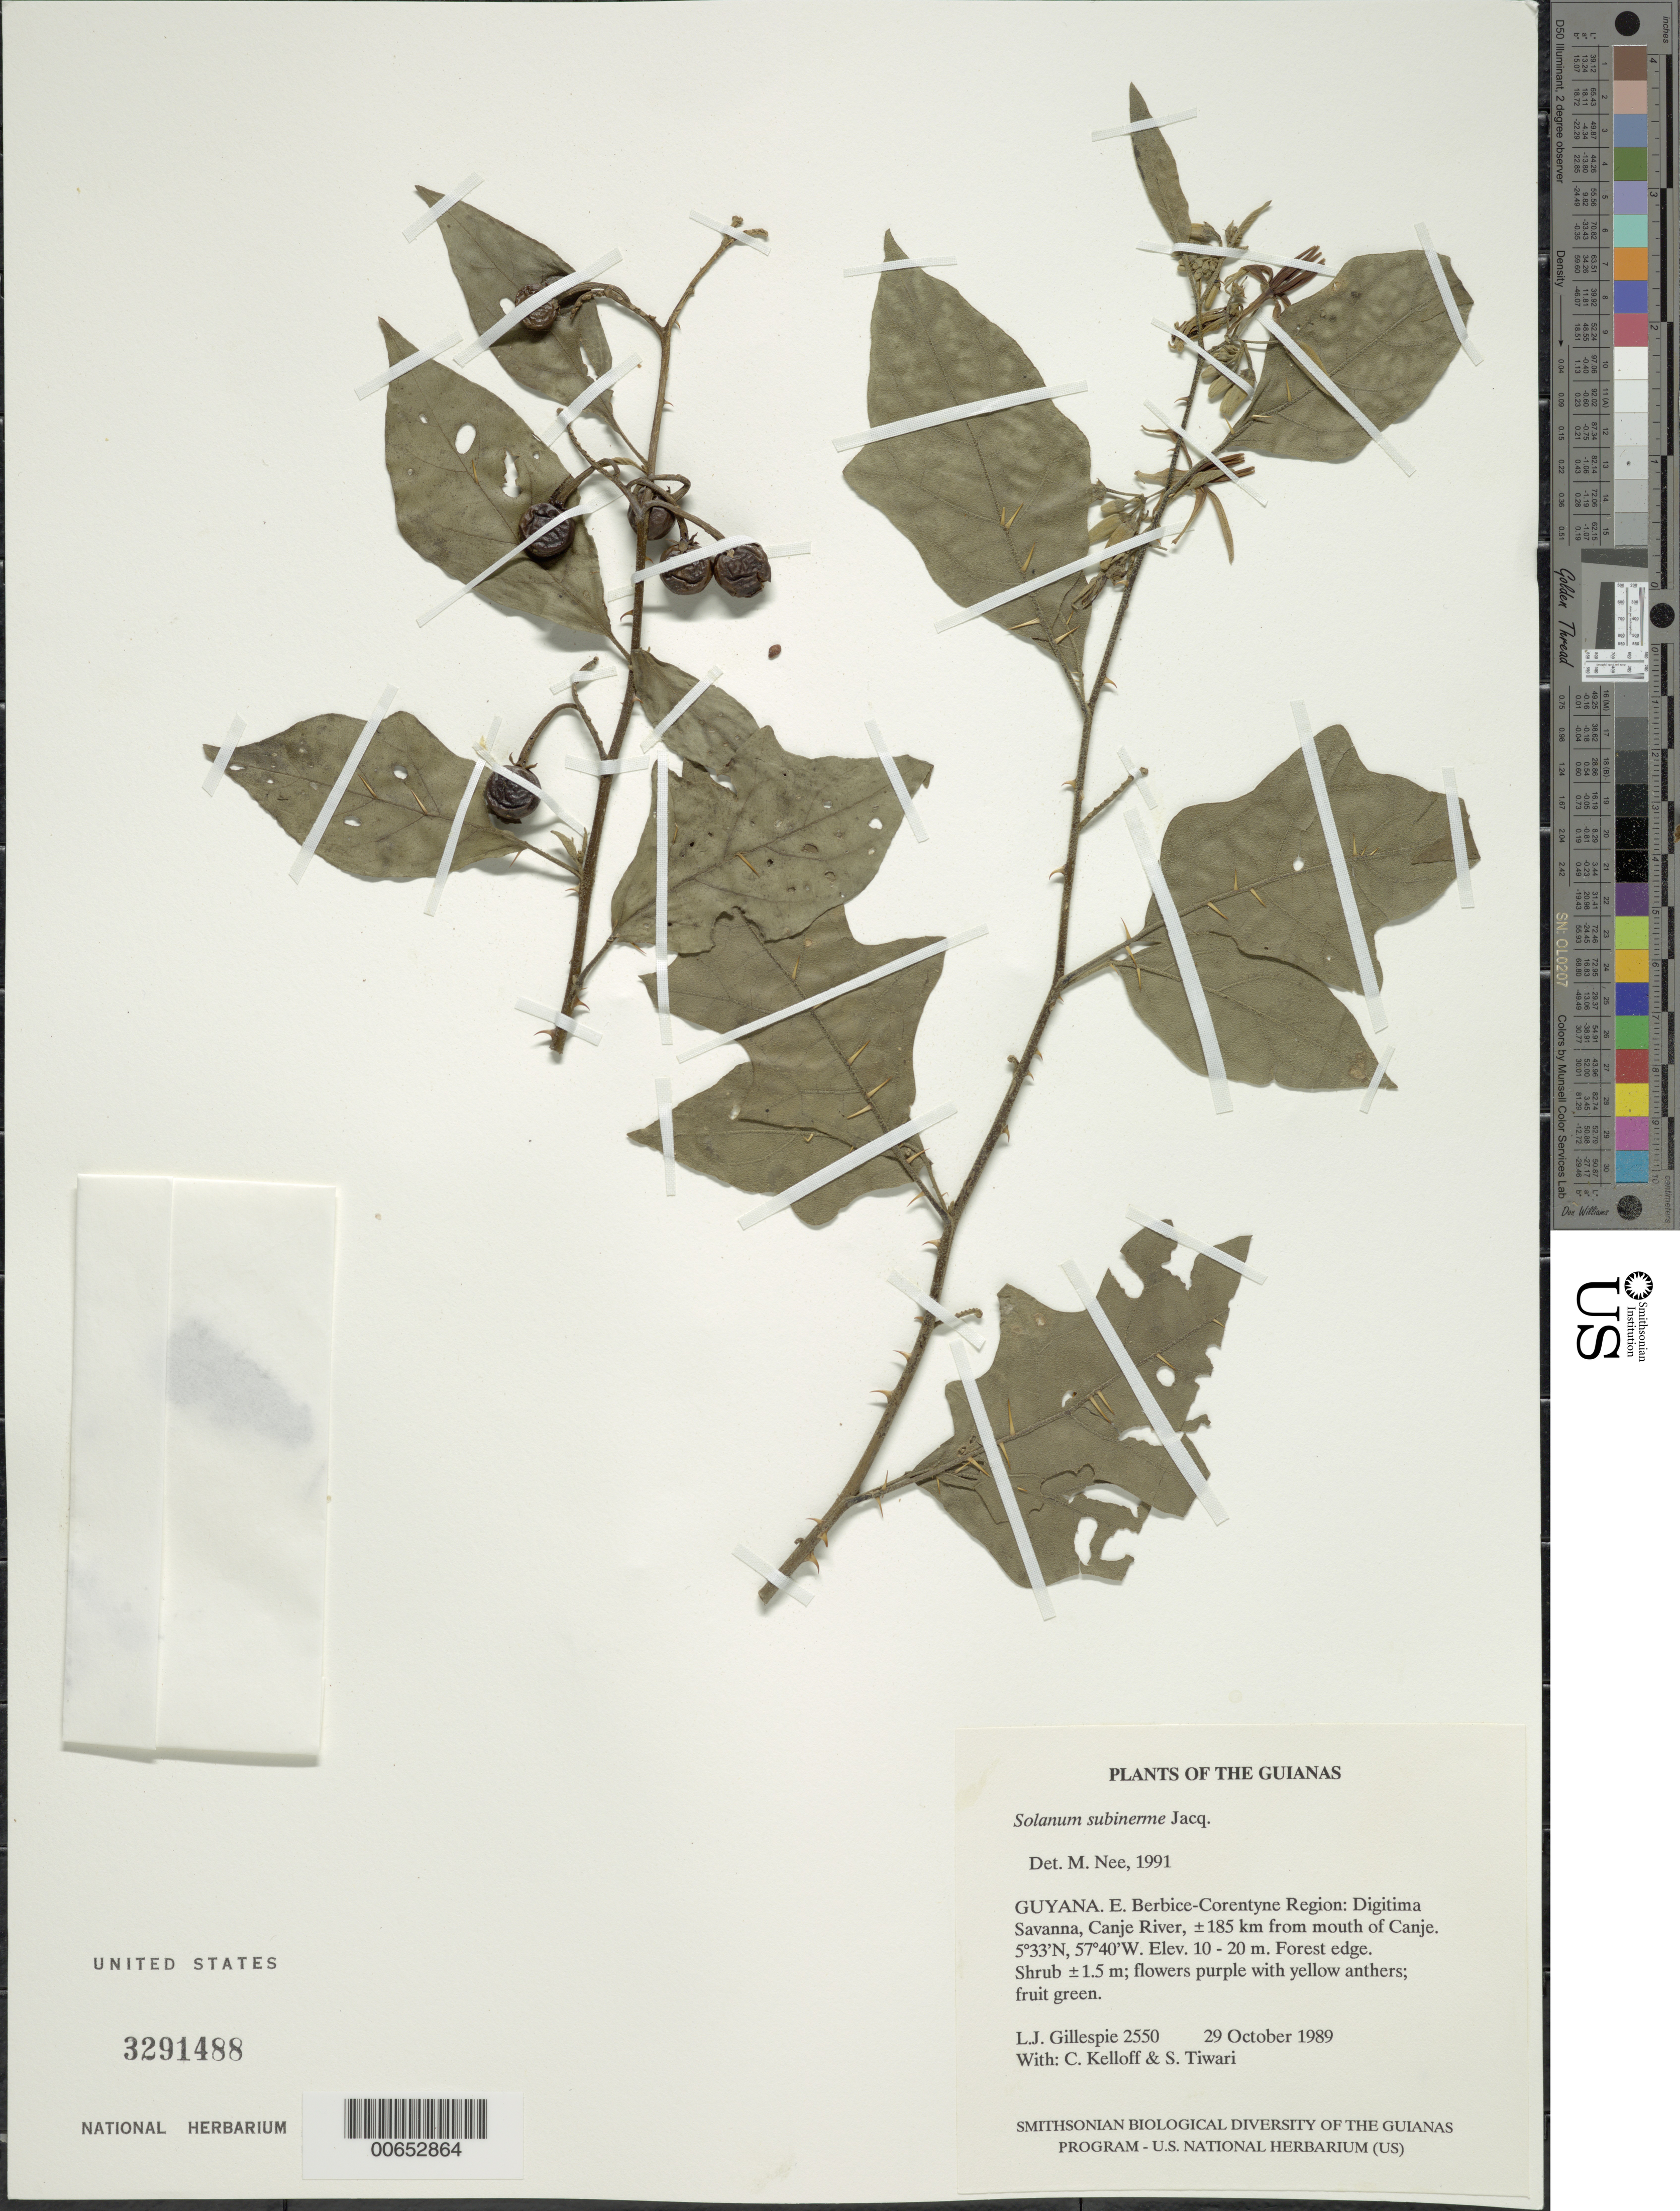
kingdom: Plantae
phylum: Tracheophyta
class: Magnoliopsida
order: Solanales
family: Solanaceae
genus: Solanum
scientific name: Solanum subinerme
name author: Jacq.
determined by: Nee, Michael H.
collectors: L. J. Gillespie, C. L. Kelloff & S. Tiwari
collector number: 2550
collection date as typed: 10 Oct 1989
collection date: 1989-10-10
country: Guyana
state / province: E. Berbice-Corentyne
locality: Digitima Savanna, Canje River, ±185 km from mouth of Canje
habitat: Forest edge.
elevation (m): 10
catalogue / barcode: US 3291448